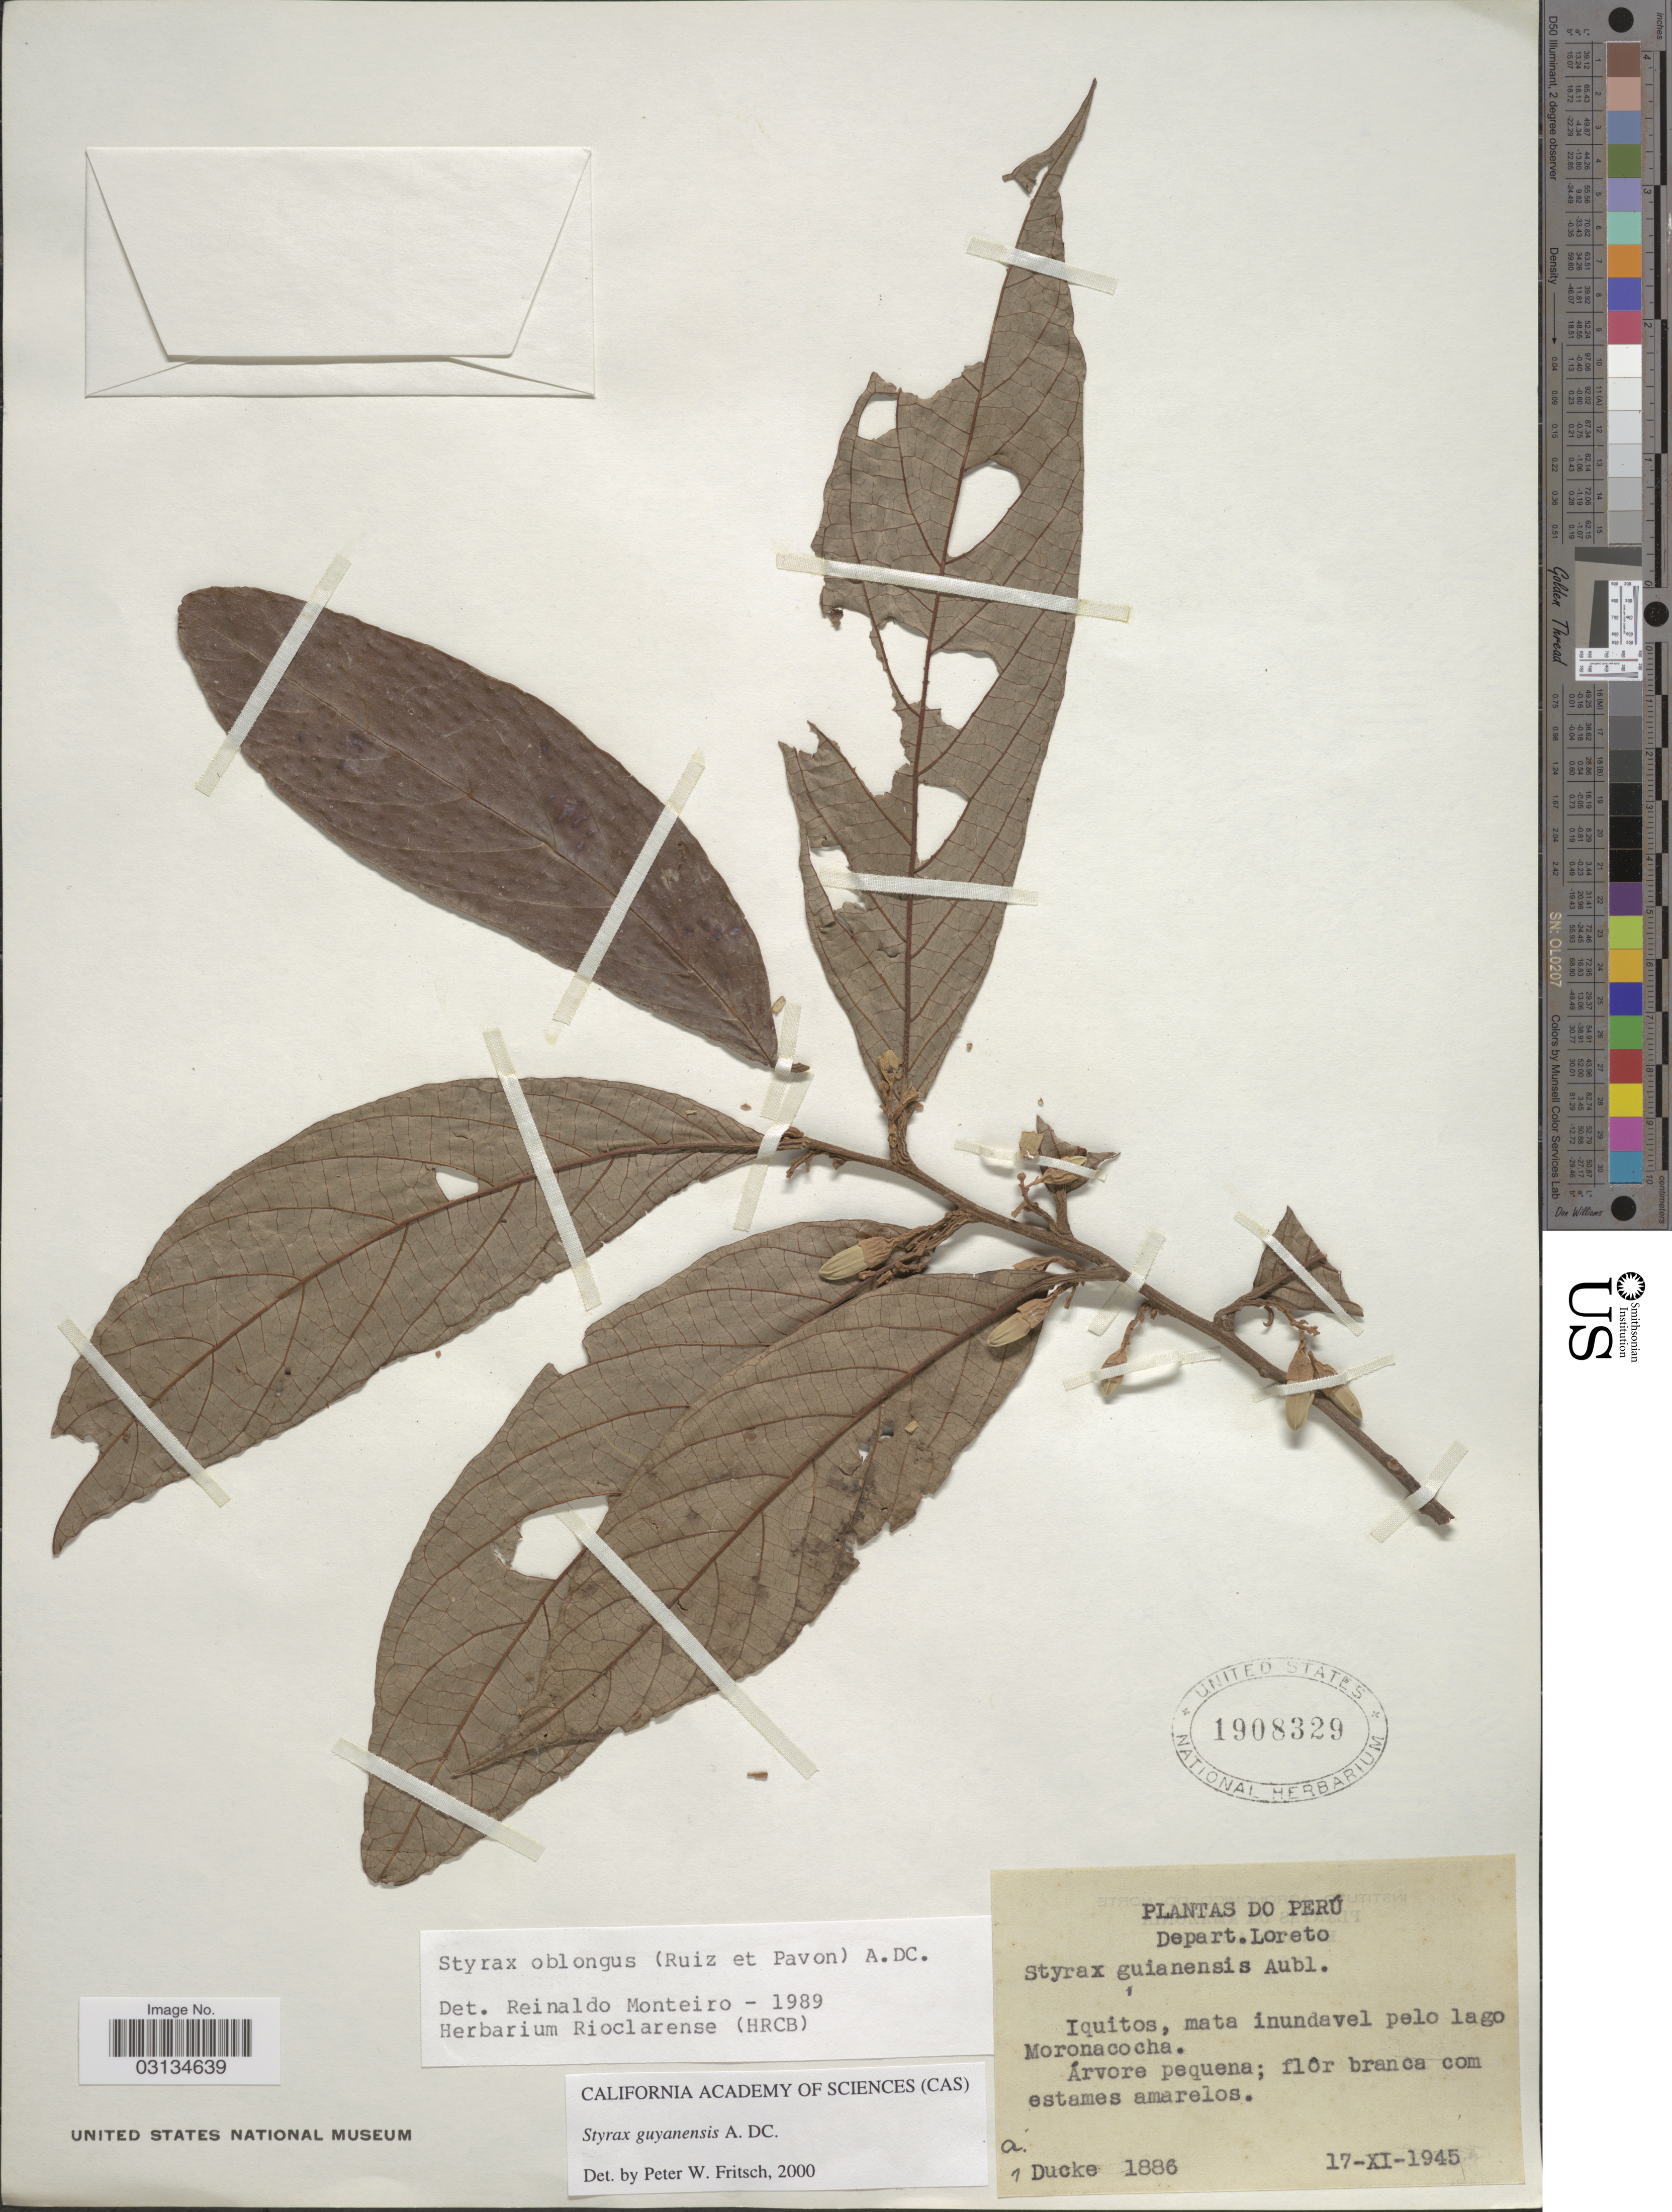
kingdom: Plantae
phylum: Tracheophyta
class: Magnoliopsida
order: Ericales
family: Styracaceae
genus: Styrax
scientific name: Styrax guyanensis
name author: A. DC.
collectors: A. Ducke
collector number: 1886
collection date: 1945-11-17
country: Peru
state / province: Loreto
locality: Depart. Loreto. Iquitos, mata inundavel pelo lago Moronacocha.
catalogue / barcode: US 1908329